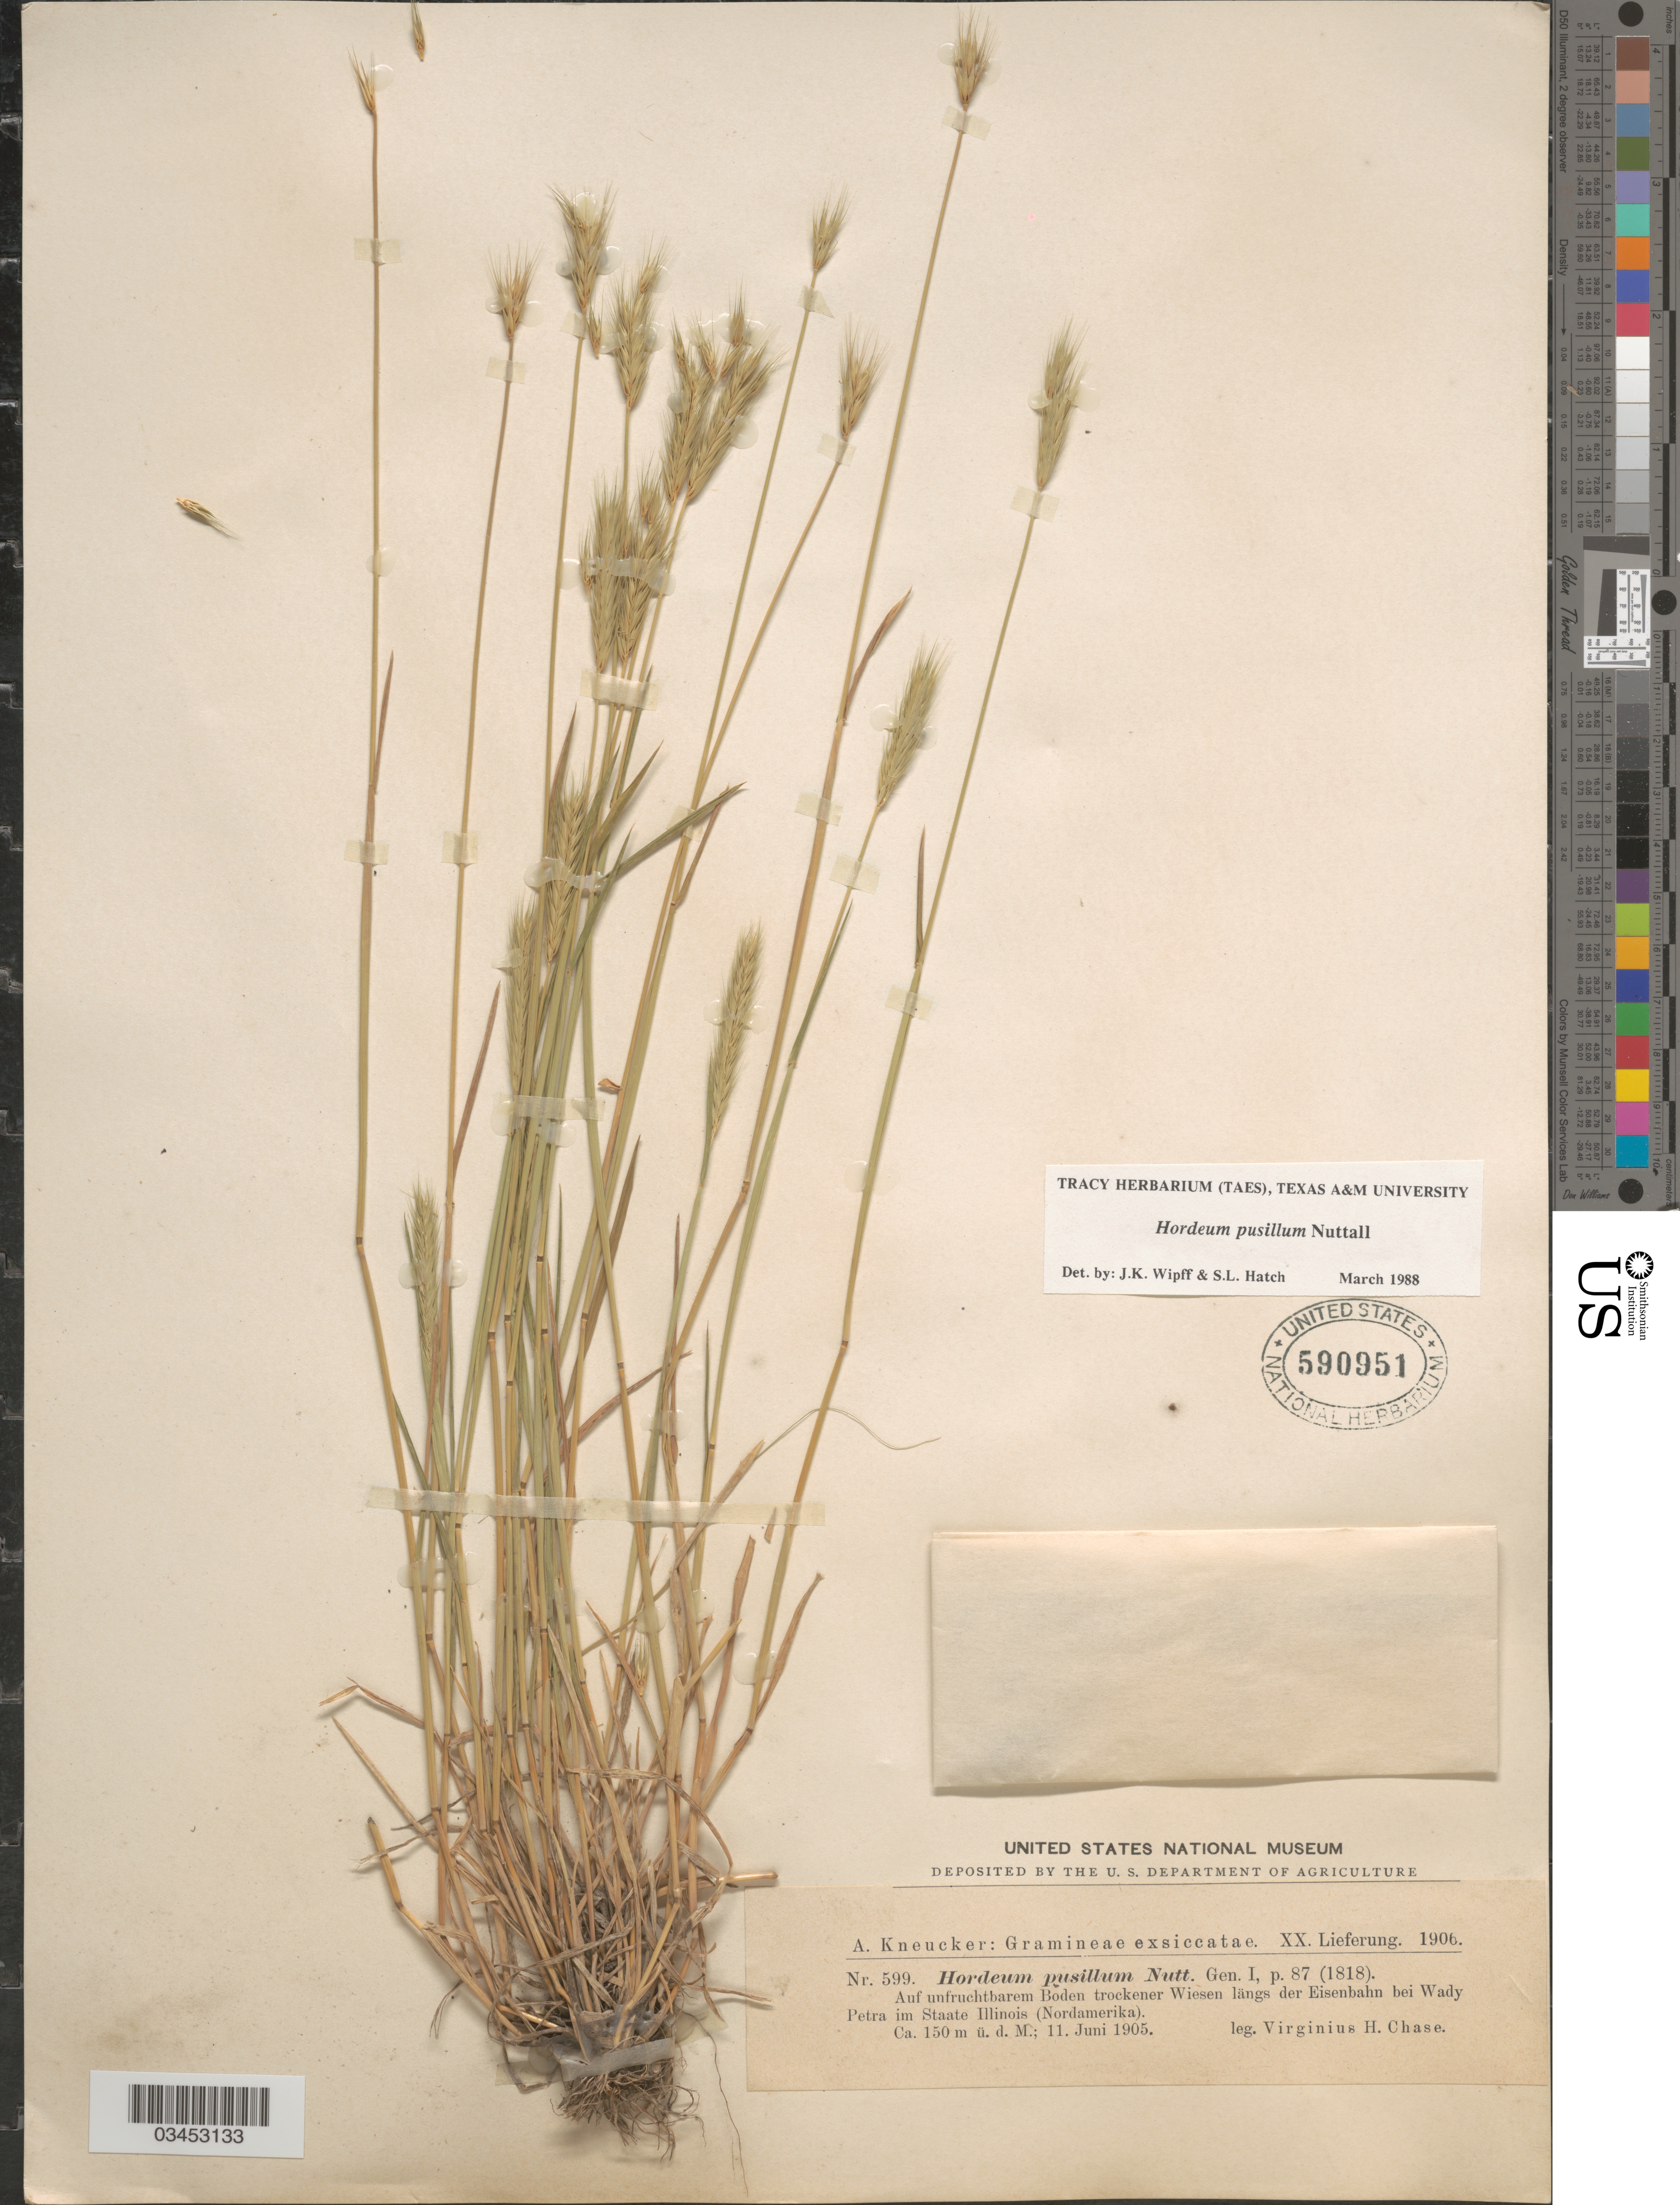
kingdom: Plantae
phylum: Tracheophyta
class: Liliopsida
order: Poales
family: Poaceae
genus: Hordeum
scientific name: Hordeum pusillum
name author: Nutt.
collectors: V. H. Chase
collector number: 599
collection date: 1905-06-11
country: United States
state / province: Illinois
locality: Auf unfruchtbarem Boden trockener Wiesen länge der Eidenbahn bei Wady Petra im Staate Illinois (Nordamerika).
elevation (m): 150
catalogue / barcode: US 590951